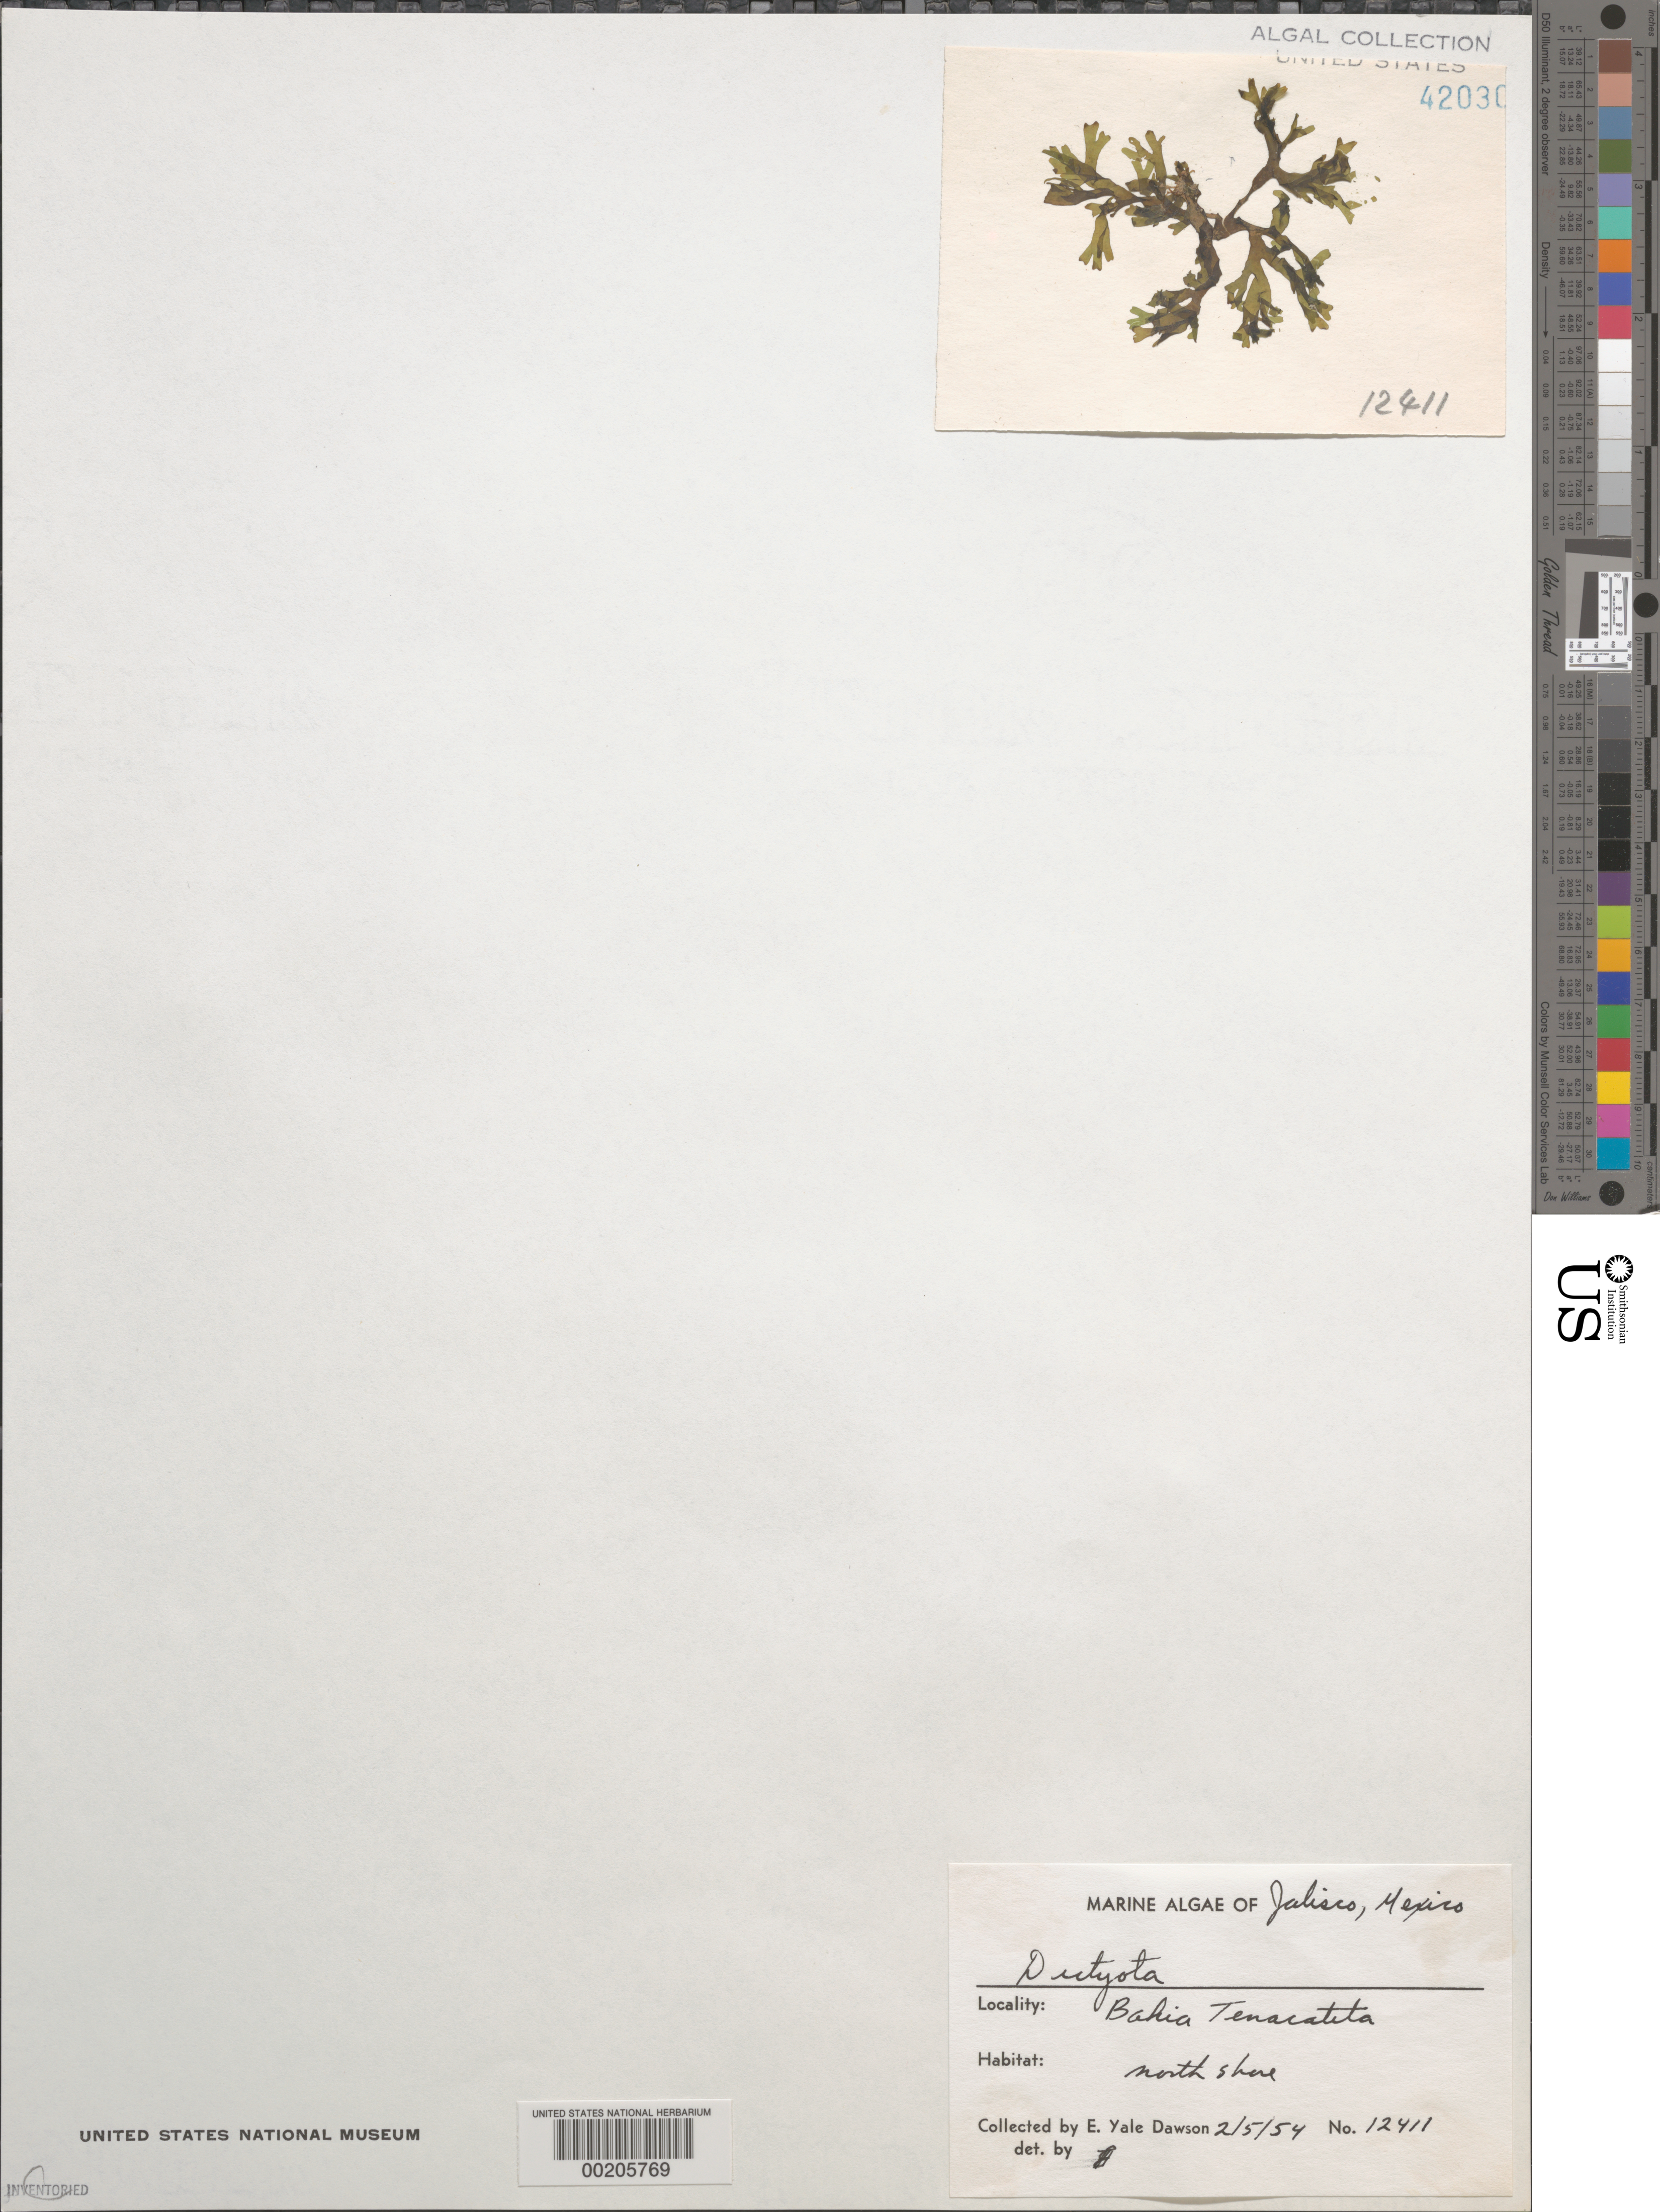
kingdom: Chromista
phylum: Ochrophyta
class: Phaeophyceae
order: Dictyotales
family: Dictyotaceae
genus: Dictyota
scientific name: Dictyota sp.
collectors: E. Y. Dawson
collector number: EYD 12411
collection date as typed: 05 Feb 1954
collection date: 1954-02-05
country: Mexico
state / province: Jalisco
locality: Bahia Tenacatita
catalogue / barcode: US 42030